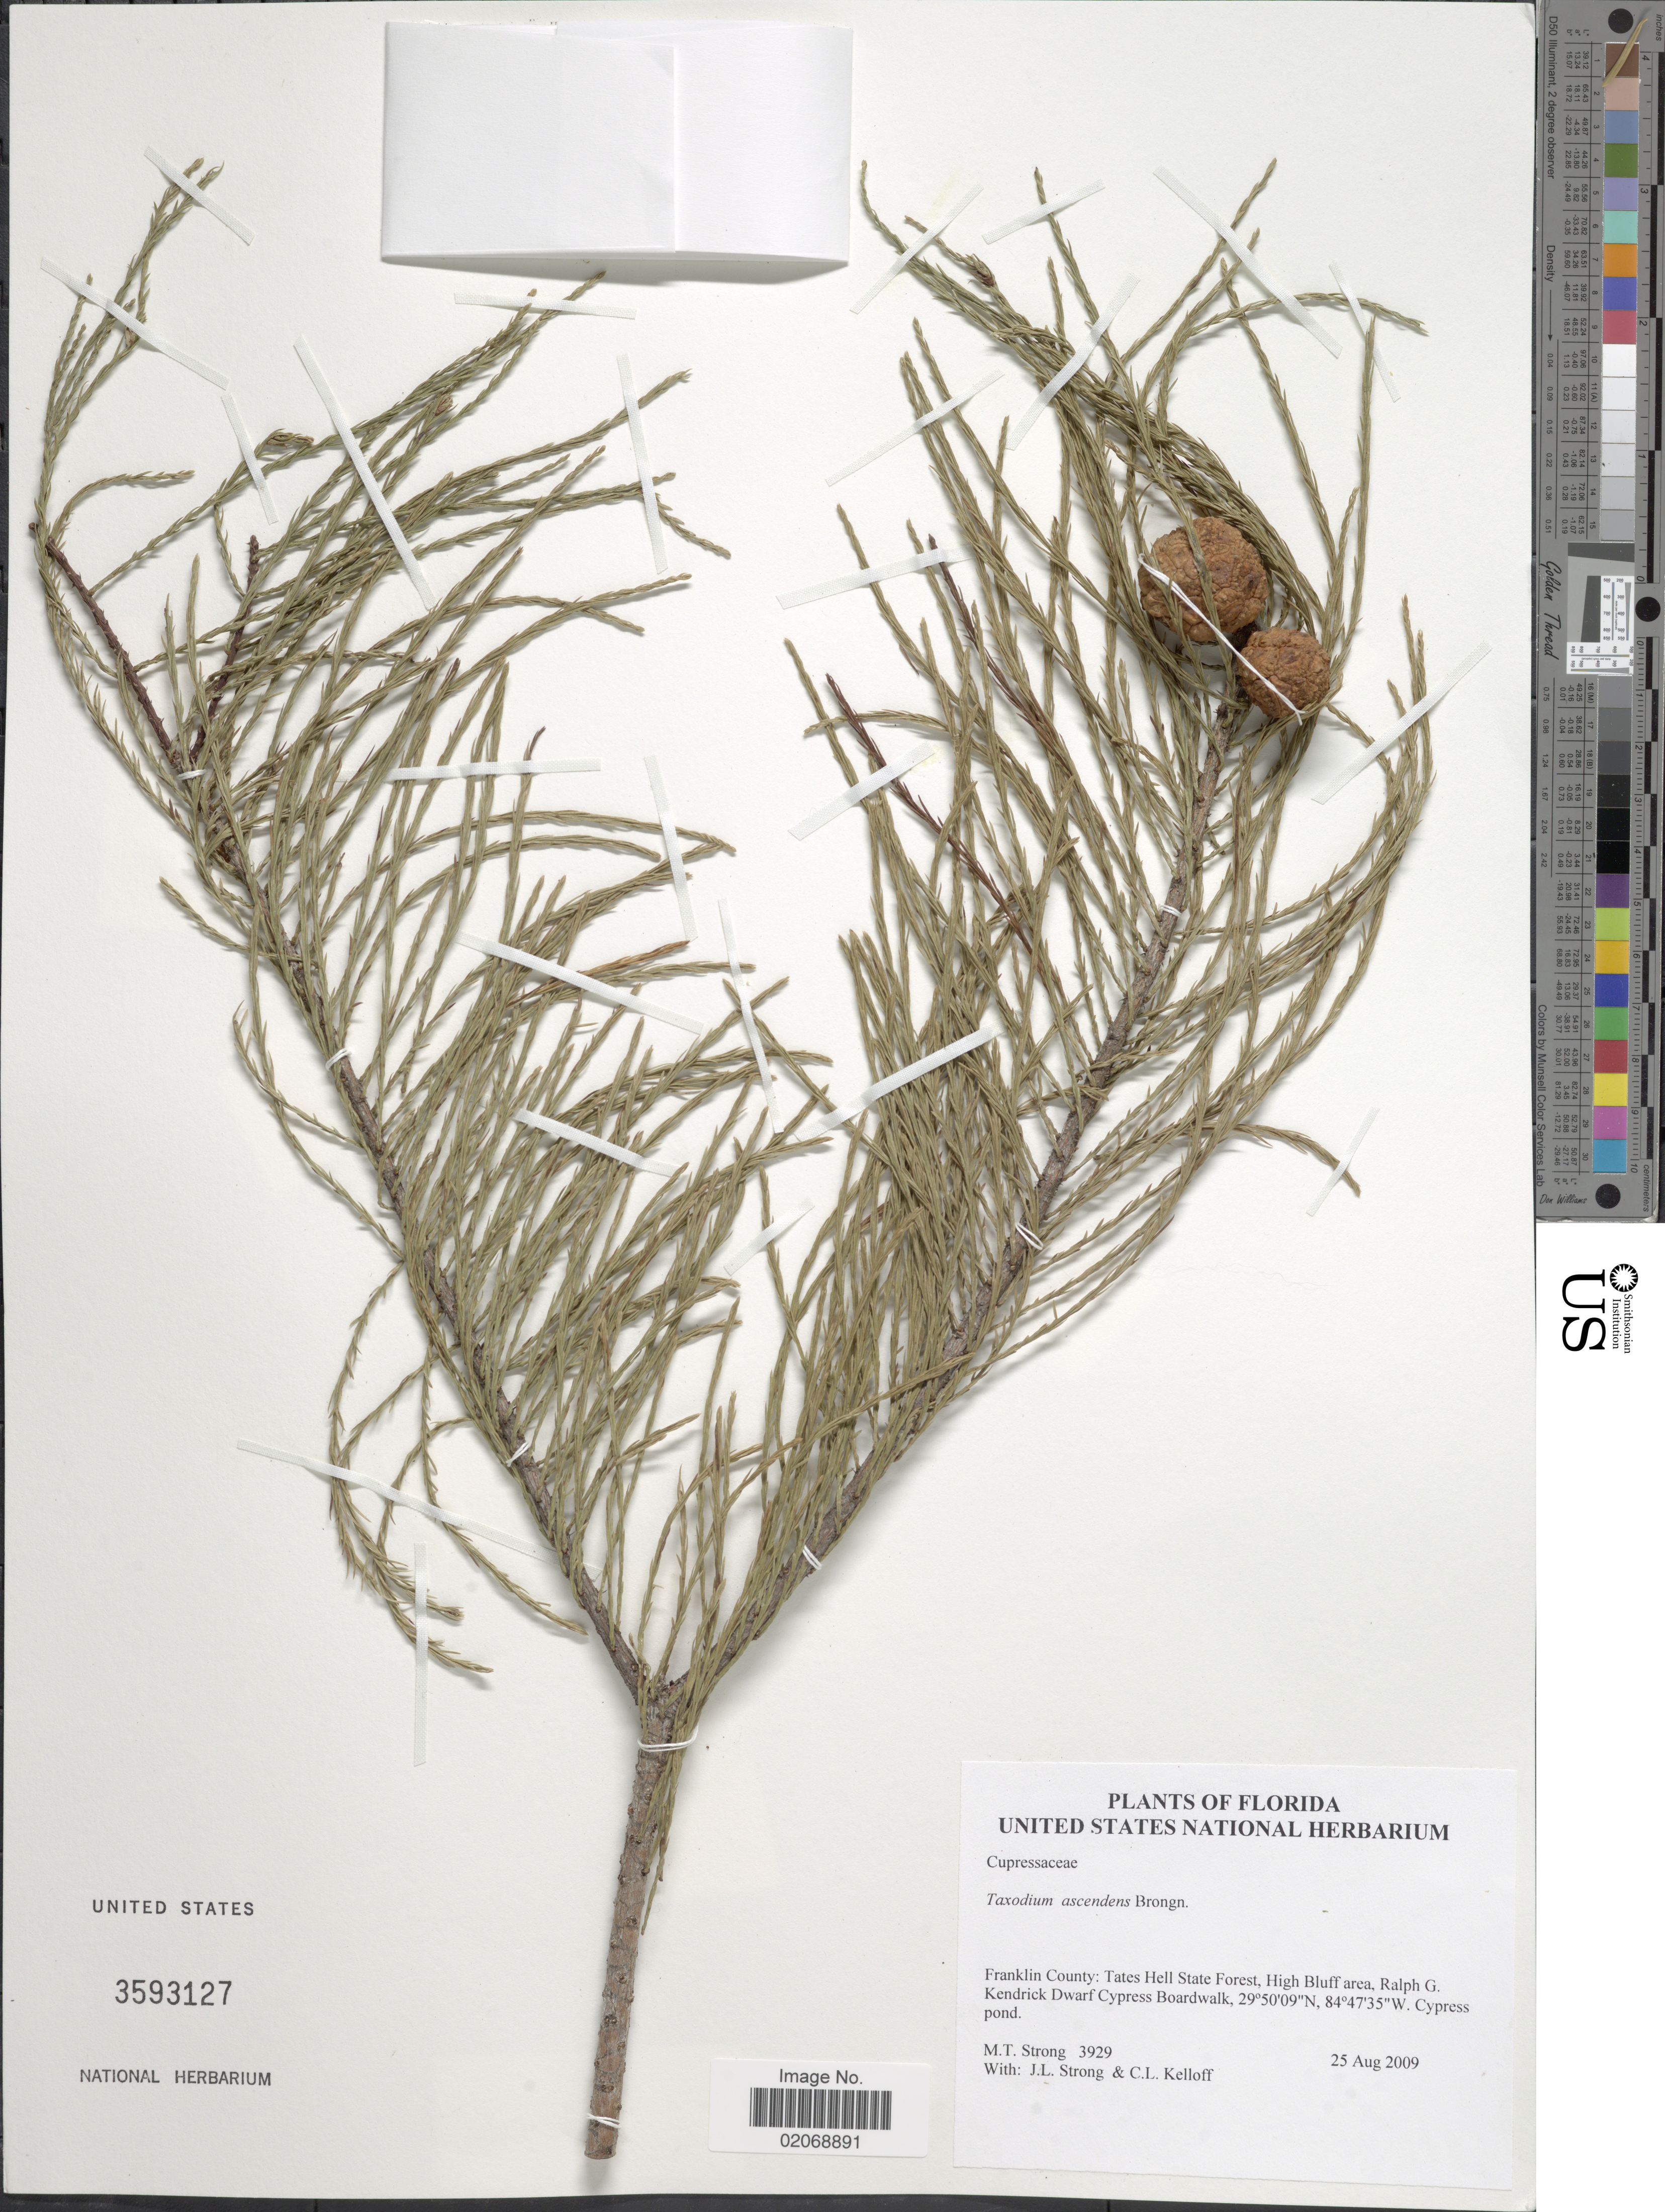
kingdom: Plantae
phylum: Tracheophyta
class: Pinopsida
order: Pinales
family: Cupressaceae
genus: Taxodium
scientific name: Taxodium ascendens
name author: Brongn.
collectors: M. T. Strong, J. Strong & C. L. Kelloff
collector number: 3929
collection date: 2009-08-25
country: United States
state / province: Florida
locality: Franklin County: tates hell State Forest, High Bluff aea, Ralph G. kendrick Dwarf Cypress Boardwalk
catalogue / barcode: US 3593127